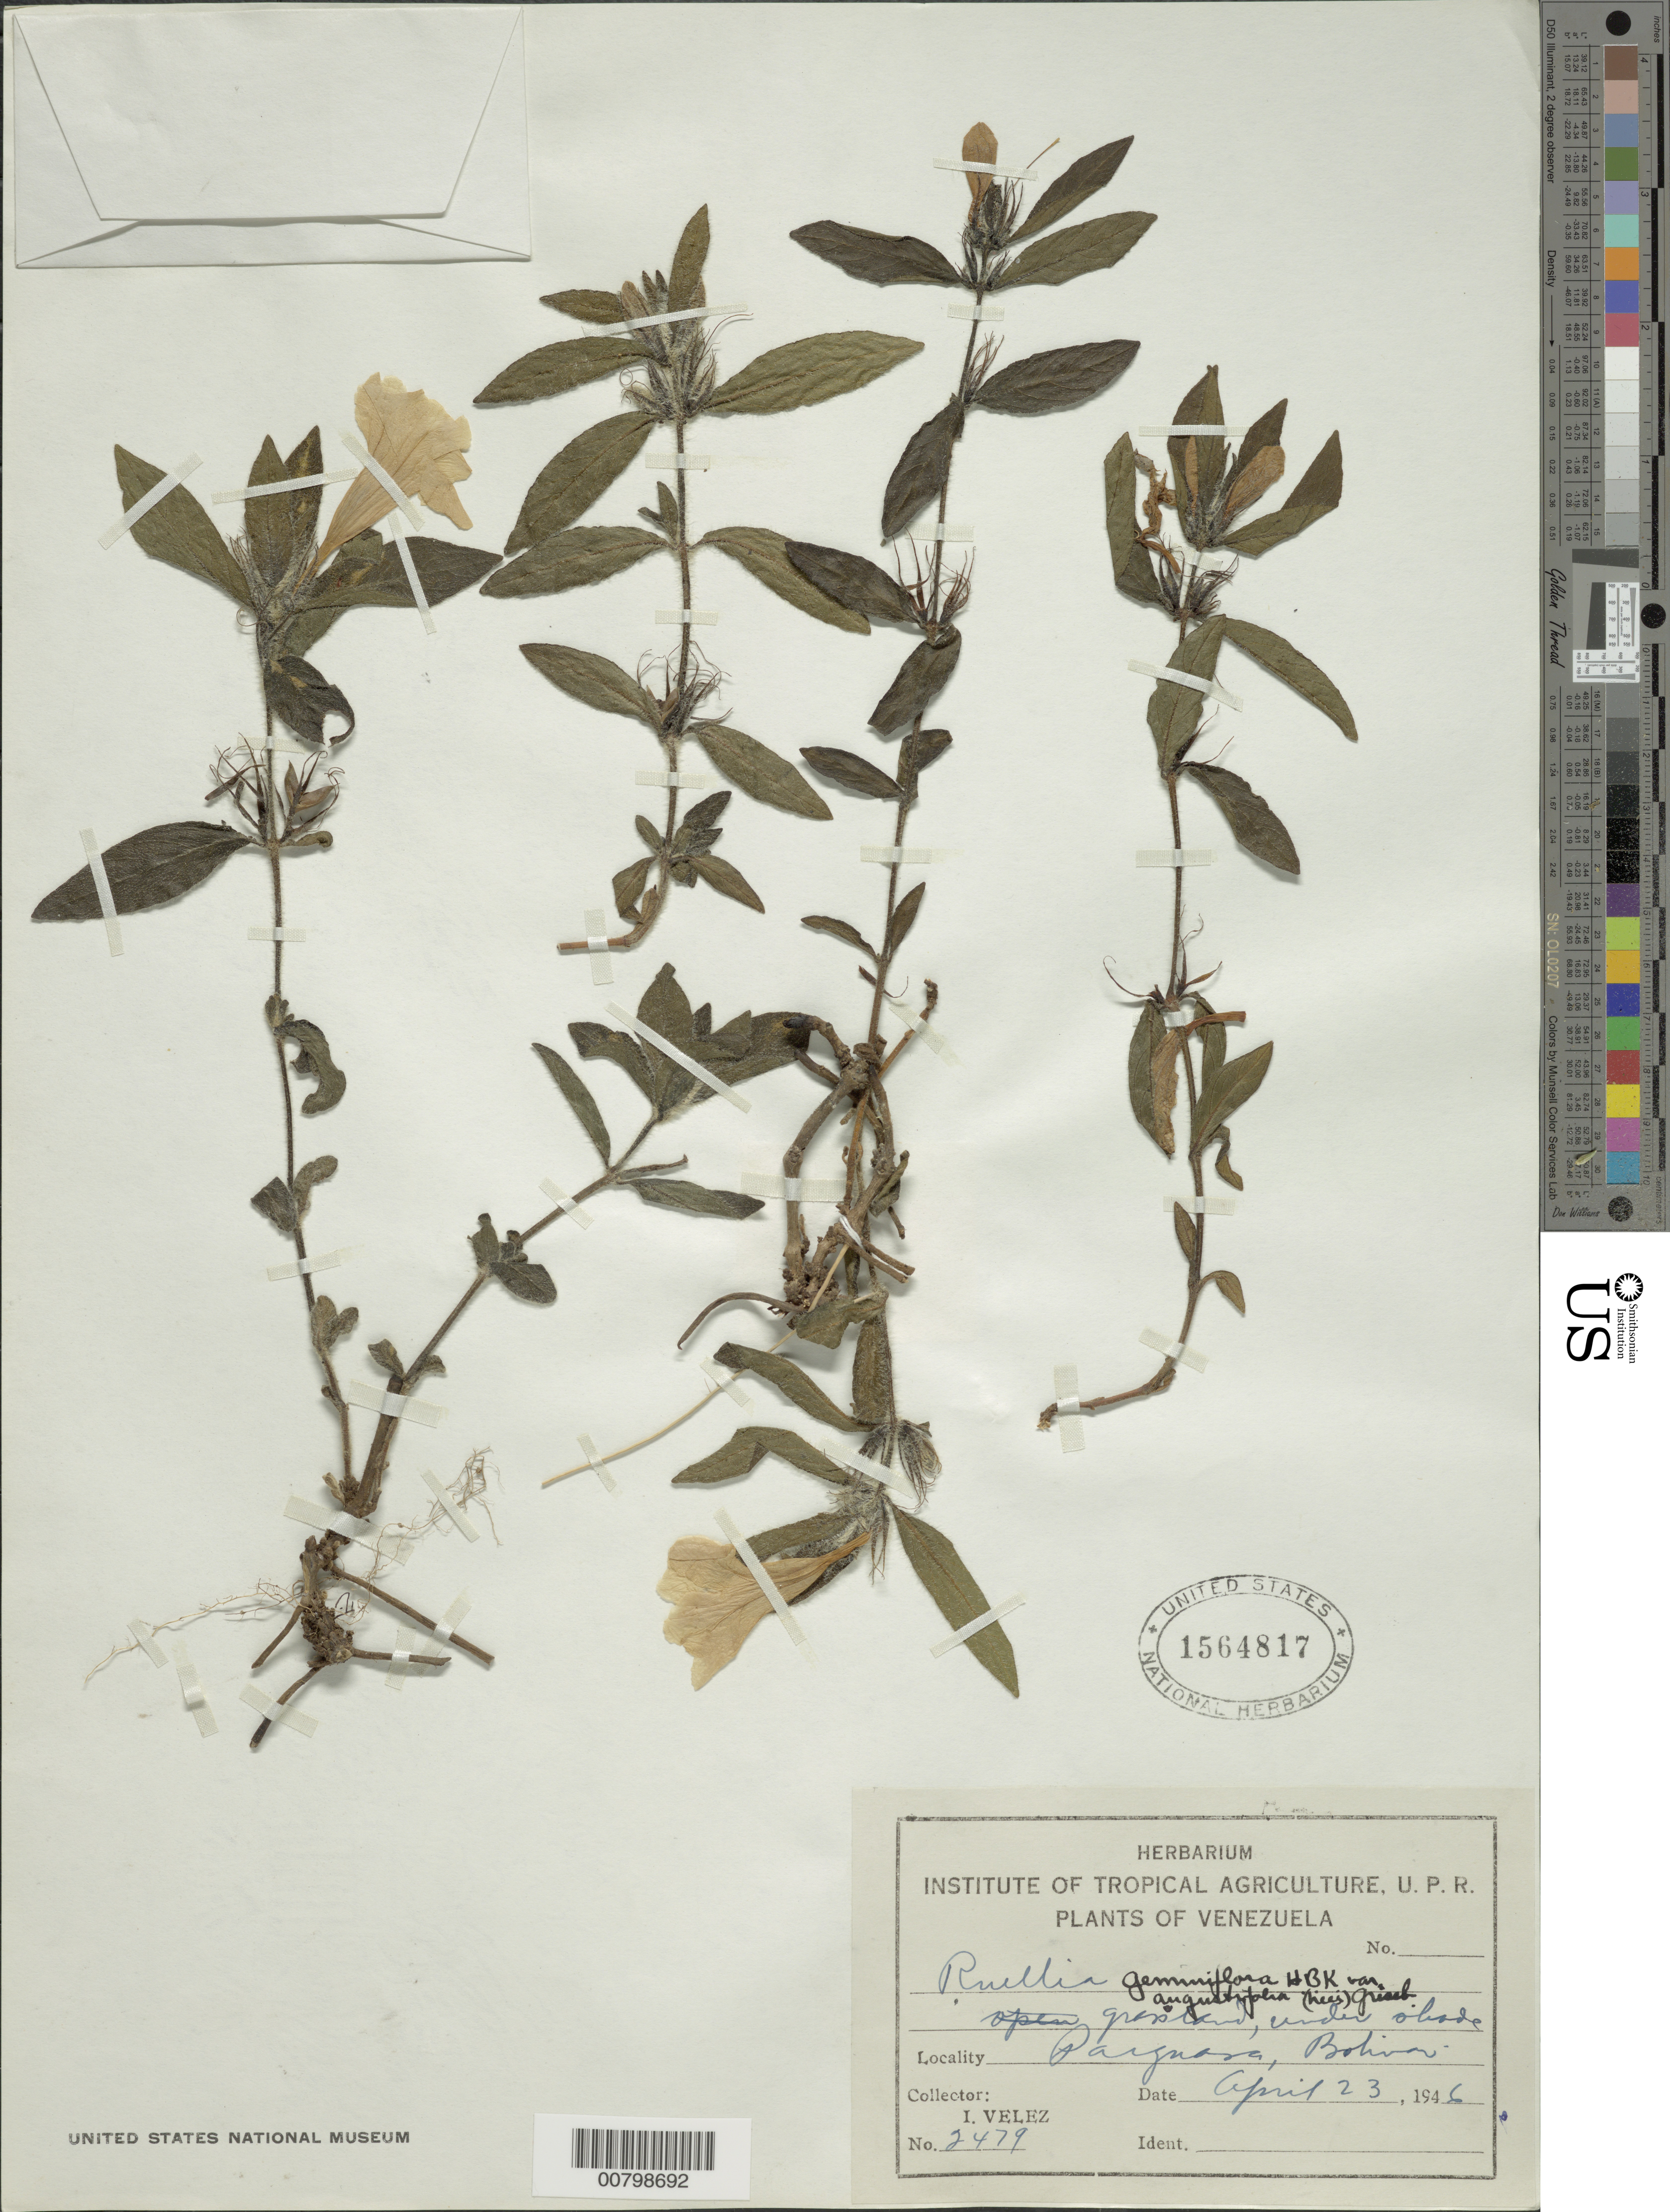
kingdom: Plantae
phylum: Tracheophyta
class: Magnoliopsida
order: Lamiales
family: Acanthaceae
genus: Ruellia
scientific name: Ruellia geminiflora var. angustifolia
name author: (Nees) Griseb.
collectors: I. Velez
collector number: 2479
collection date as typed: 23-Apr-46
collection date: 1946-04-23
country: Venezuela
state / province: Bolívar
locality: Parguasa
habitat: Grassland, under shade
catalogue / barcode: US 1564817